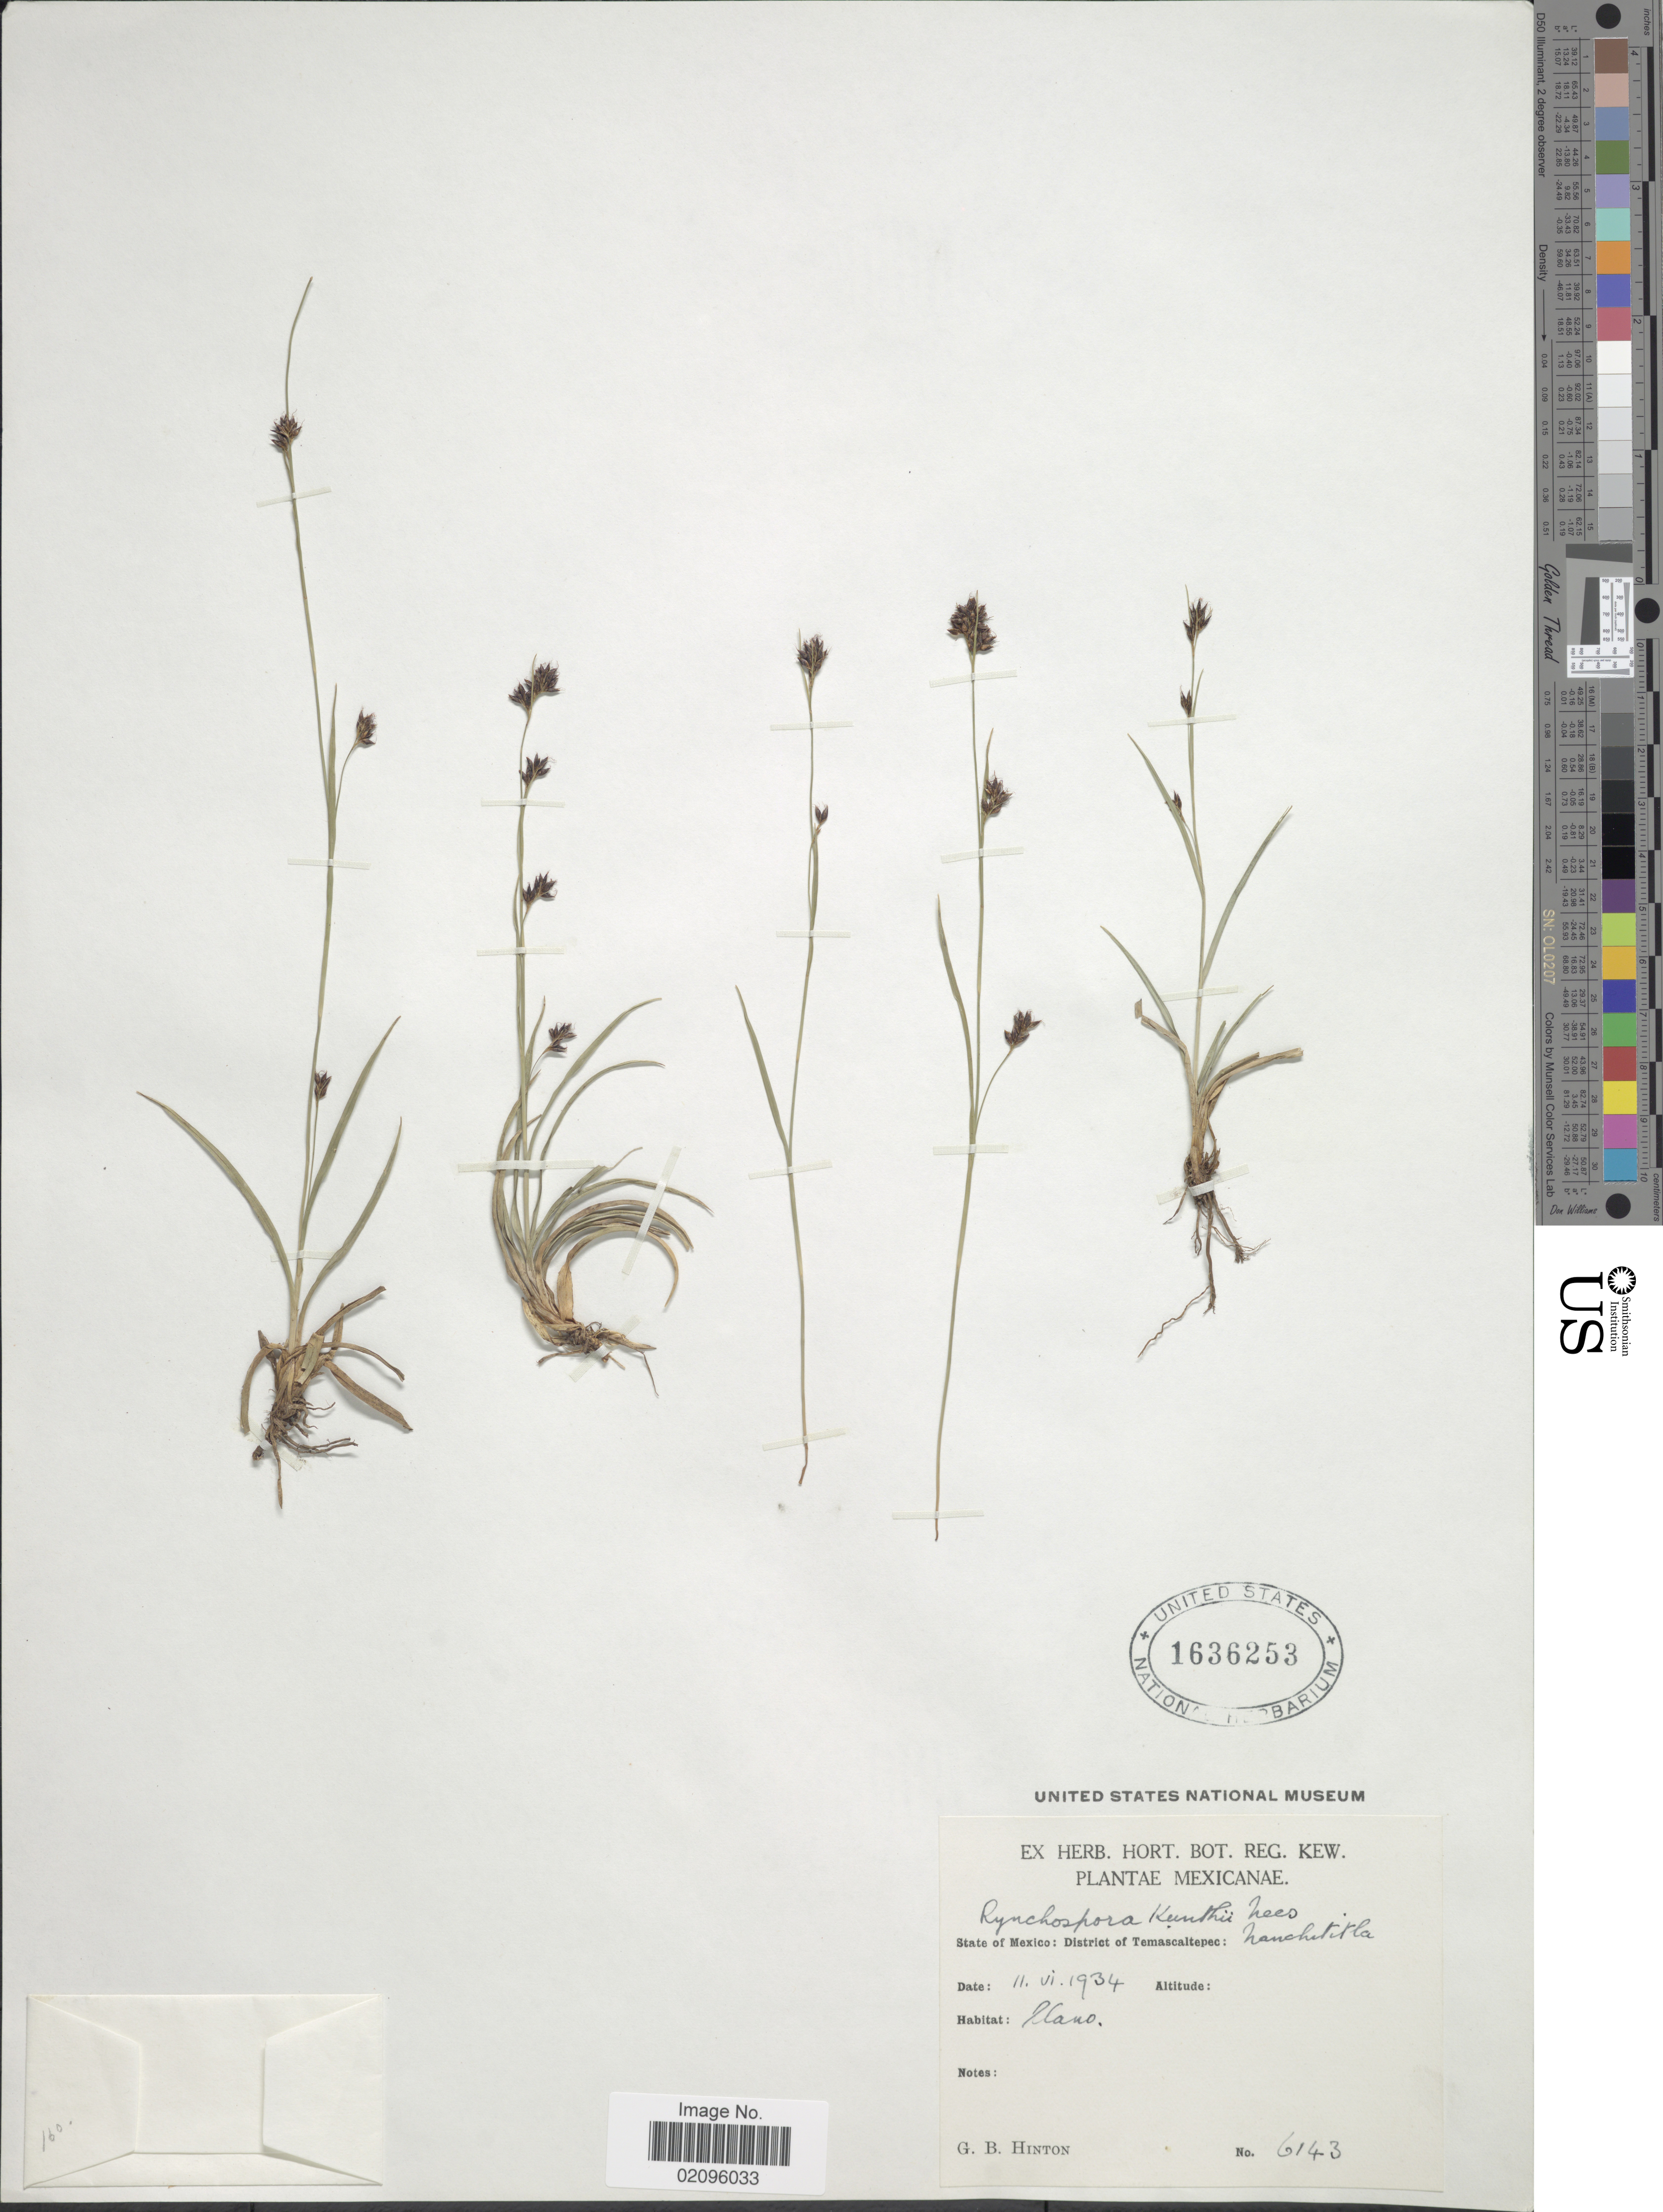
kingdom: Plantae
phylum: Tracheophyta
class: Liliopsida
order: Poales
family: Cyperaceae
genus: Rhynchospora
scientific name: Rhynchospora kunthii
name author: Nees ex Kunth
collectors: G. B. Hinton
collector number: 6143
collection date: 1934-06-11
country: Mexico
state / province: México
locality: District of Temascaltepec: Nanchititla.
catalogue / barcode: US 1636253